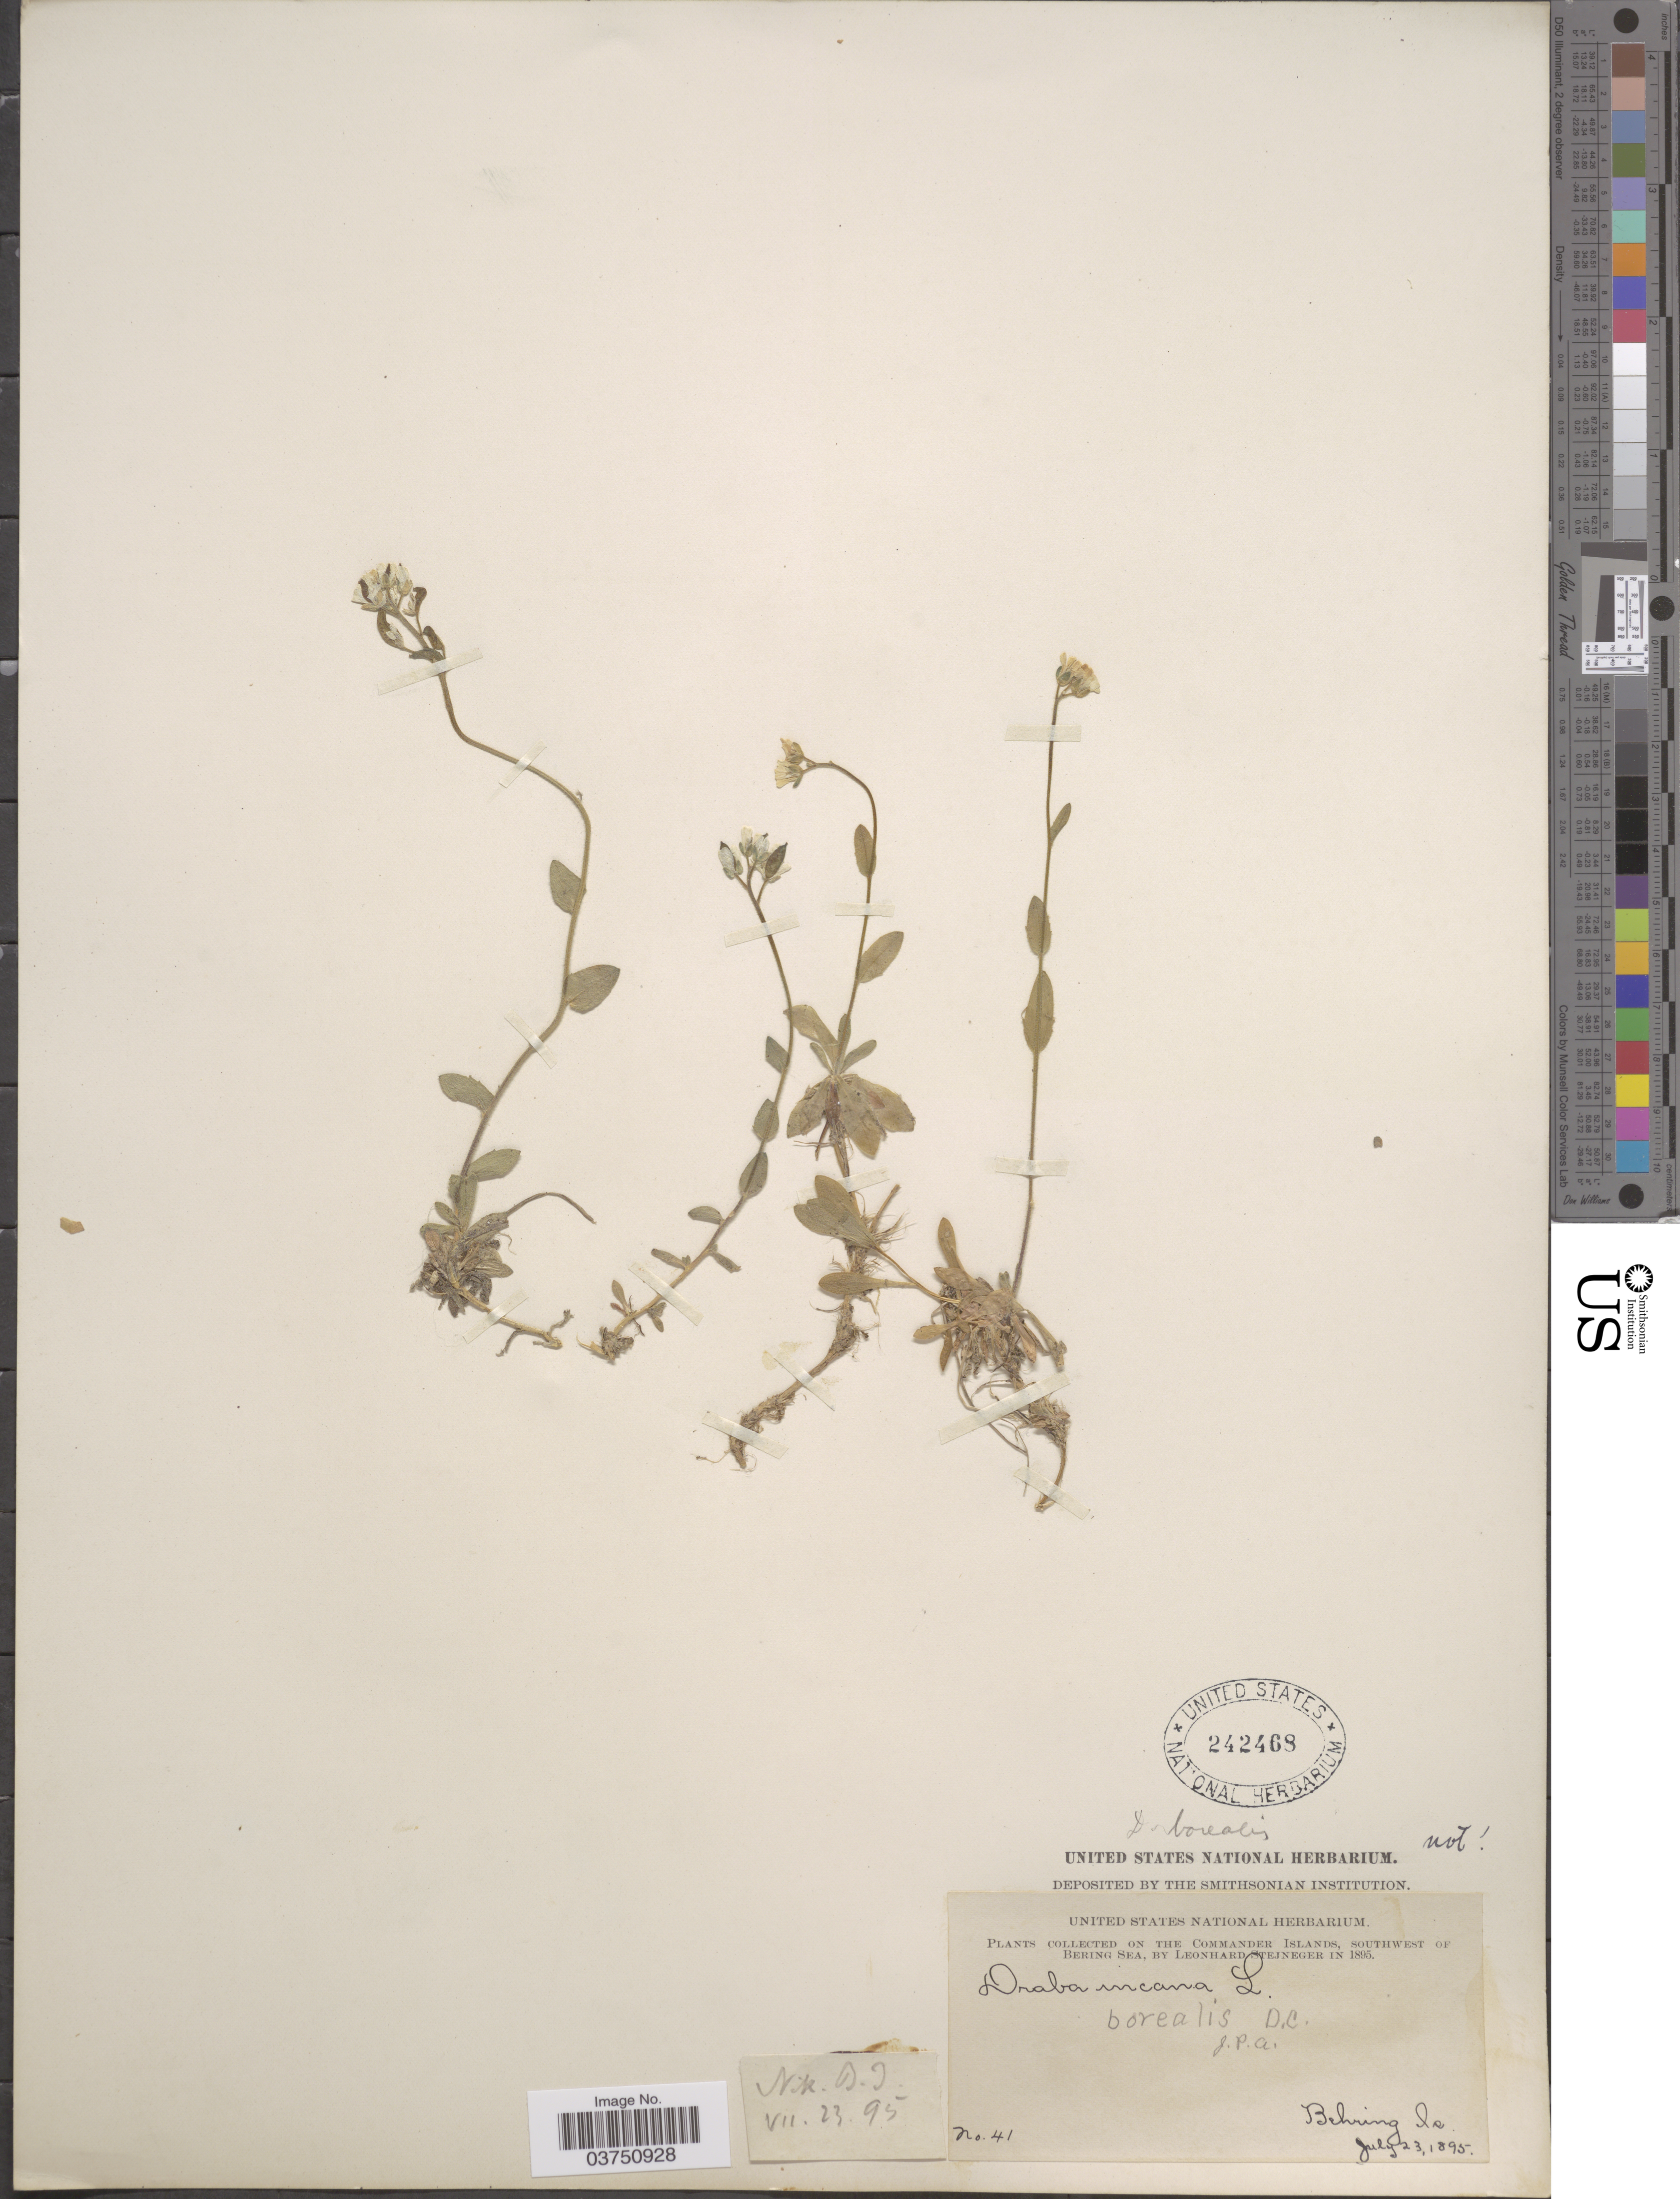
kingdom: Plantae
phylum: Tracheophyta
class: Magnoliopsida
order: Brassicales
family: Brassicaceae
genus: Draba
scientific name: Draba borealis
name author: DC.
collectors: L. Stejneger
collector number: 41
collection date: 1895-07-23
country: Russian Federation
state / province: Kamchatka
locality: On The Commander Islands, Southwest of Bering Sea, Bering Is.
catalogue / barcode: US 242468